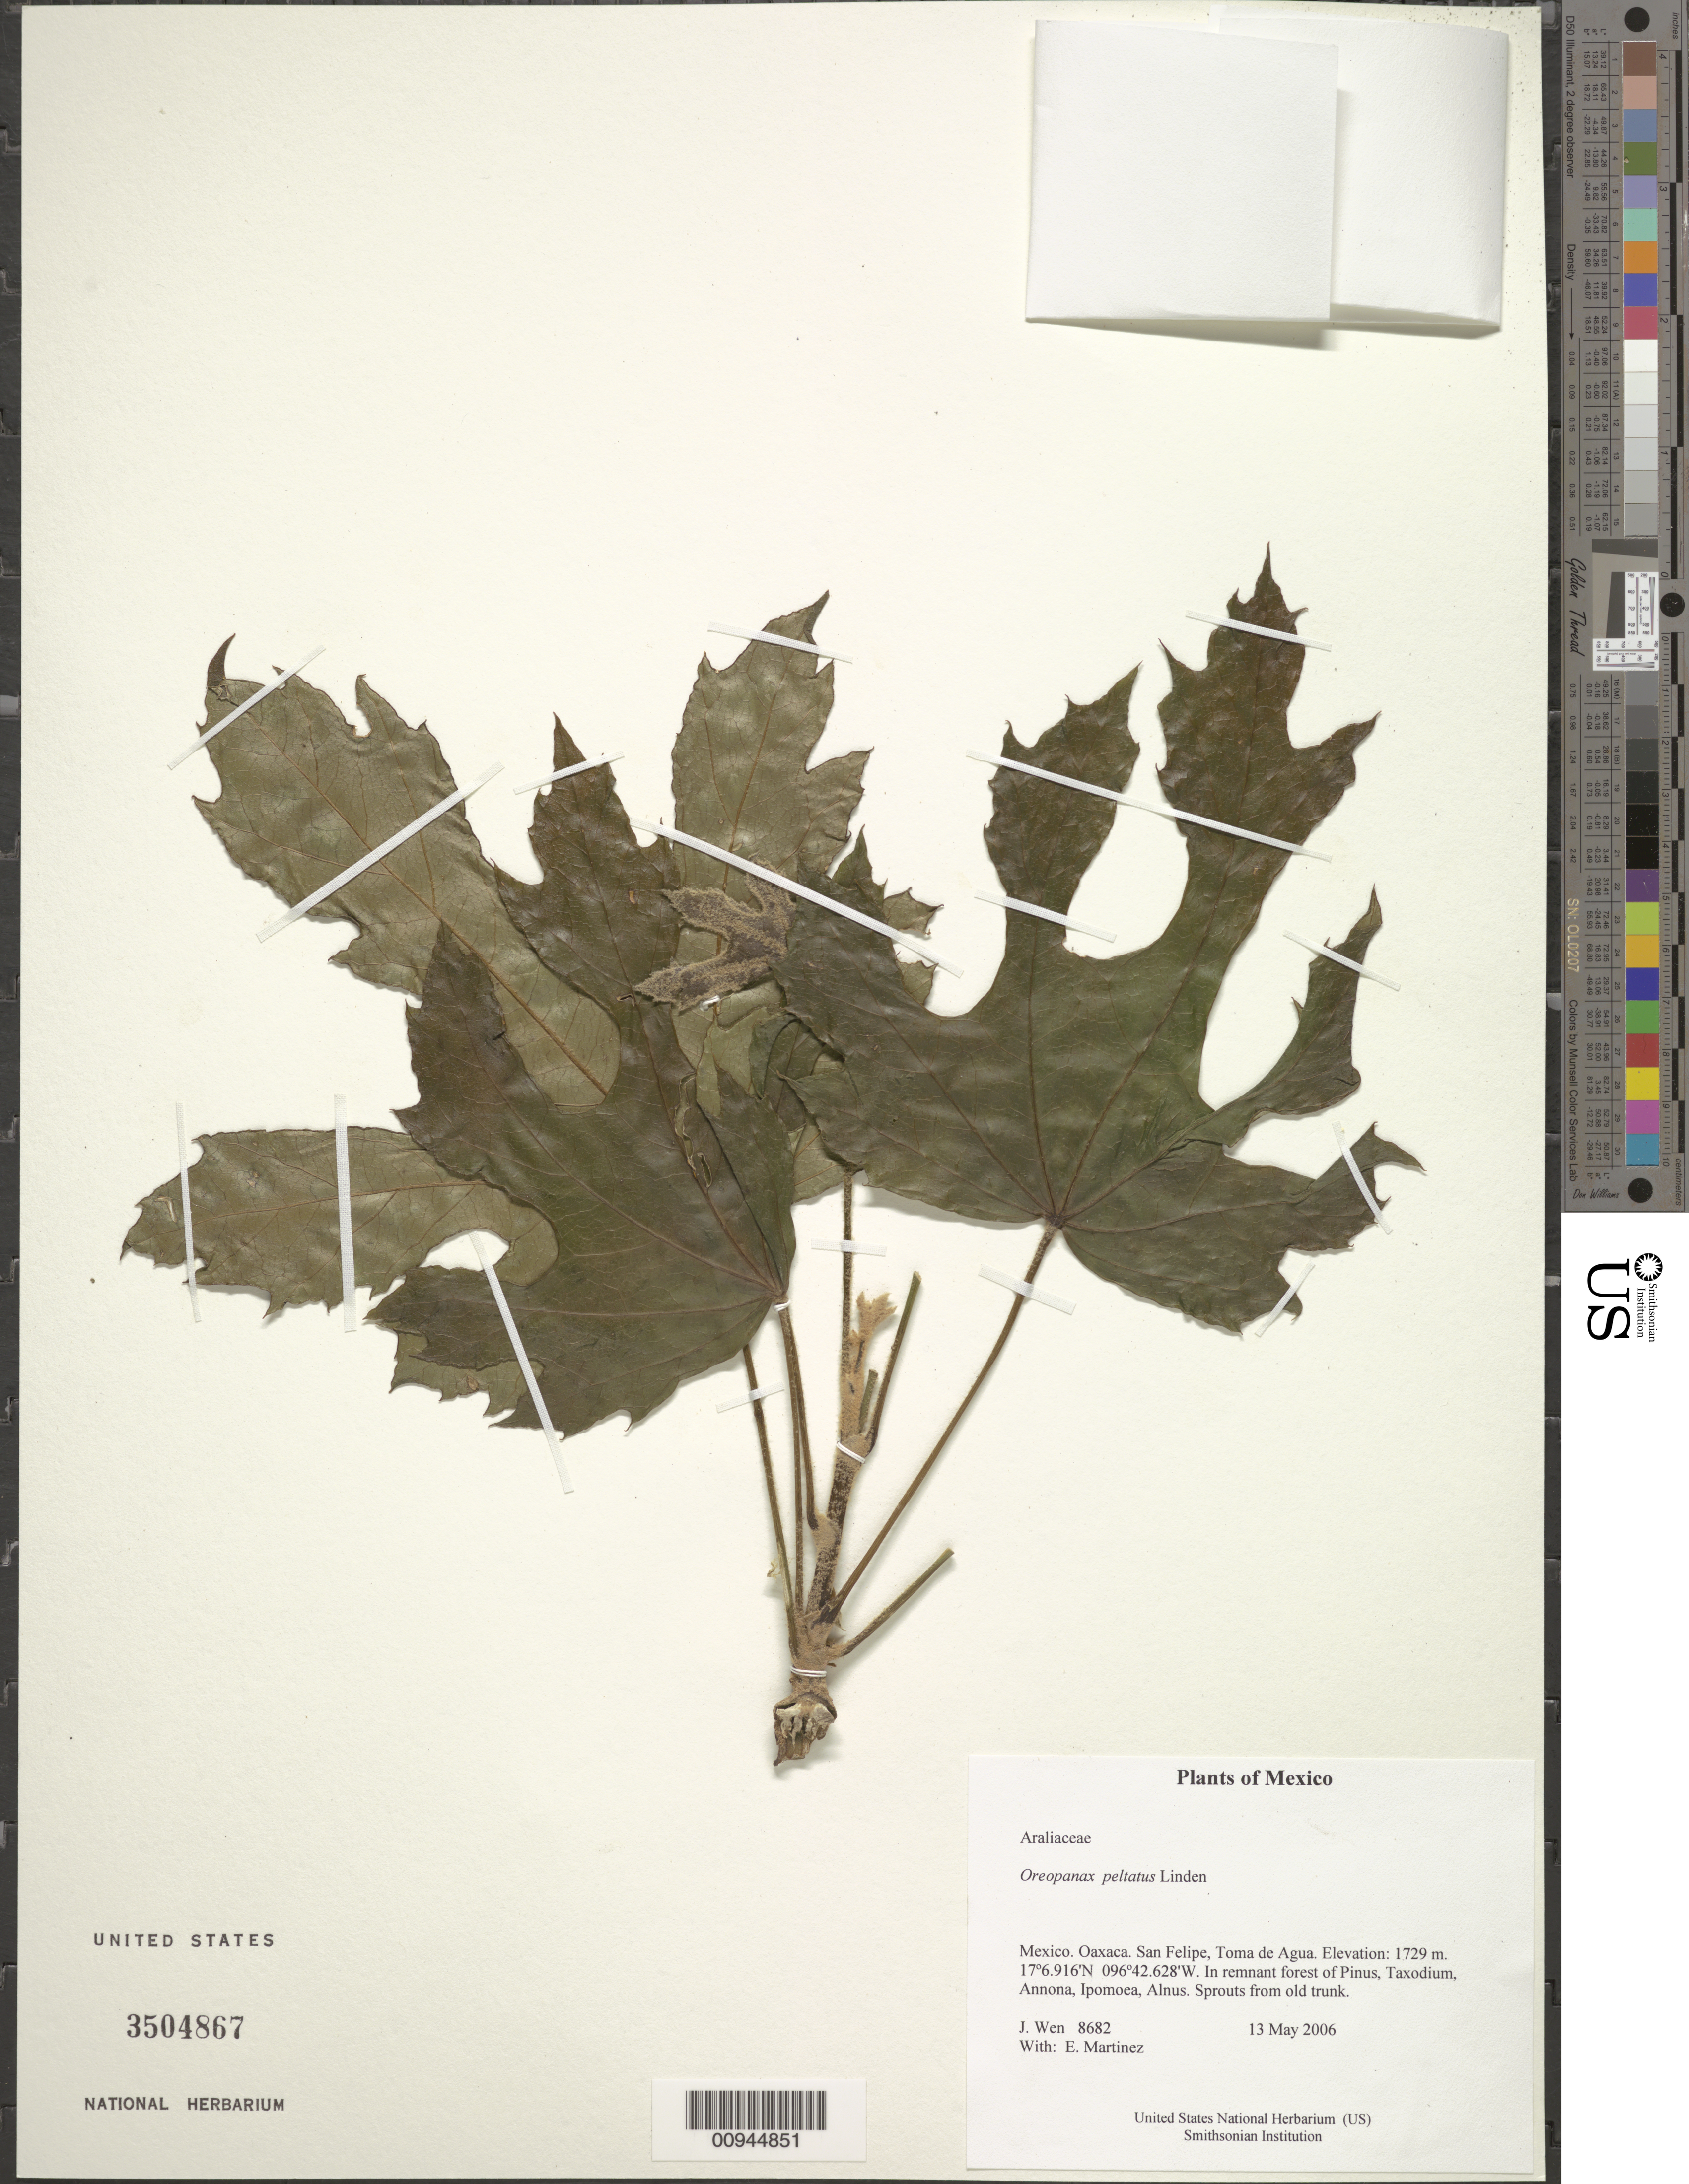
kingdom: Plantae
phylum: Tracheophyta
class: Magnoliopsida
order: Apiales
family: Araliaceae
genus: Oreopanax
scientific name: Oreopanax peltatus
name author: Linden ex Regel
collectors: J. Wen & E. Martínez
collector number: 8682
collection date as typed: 13 May 2006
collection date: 2006-05-13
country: Mexico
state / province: Oaxaca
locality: San Felipe, Toma de Agua.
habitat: In remnant forest of Pinus, Taxodium, Annona, Ipomoea, Alnus.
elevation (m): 1729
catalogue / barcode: US 3504867